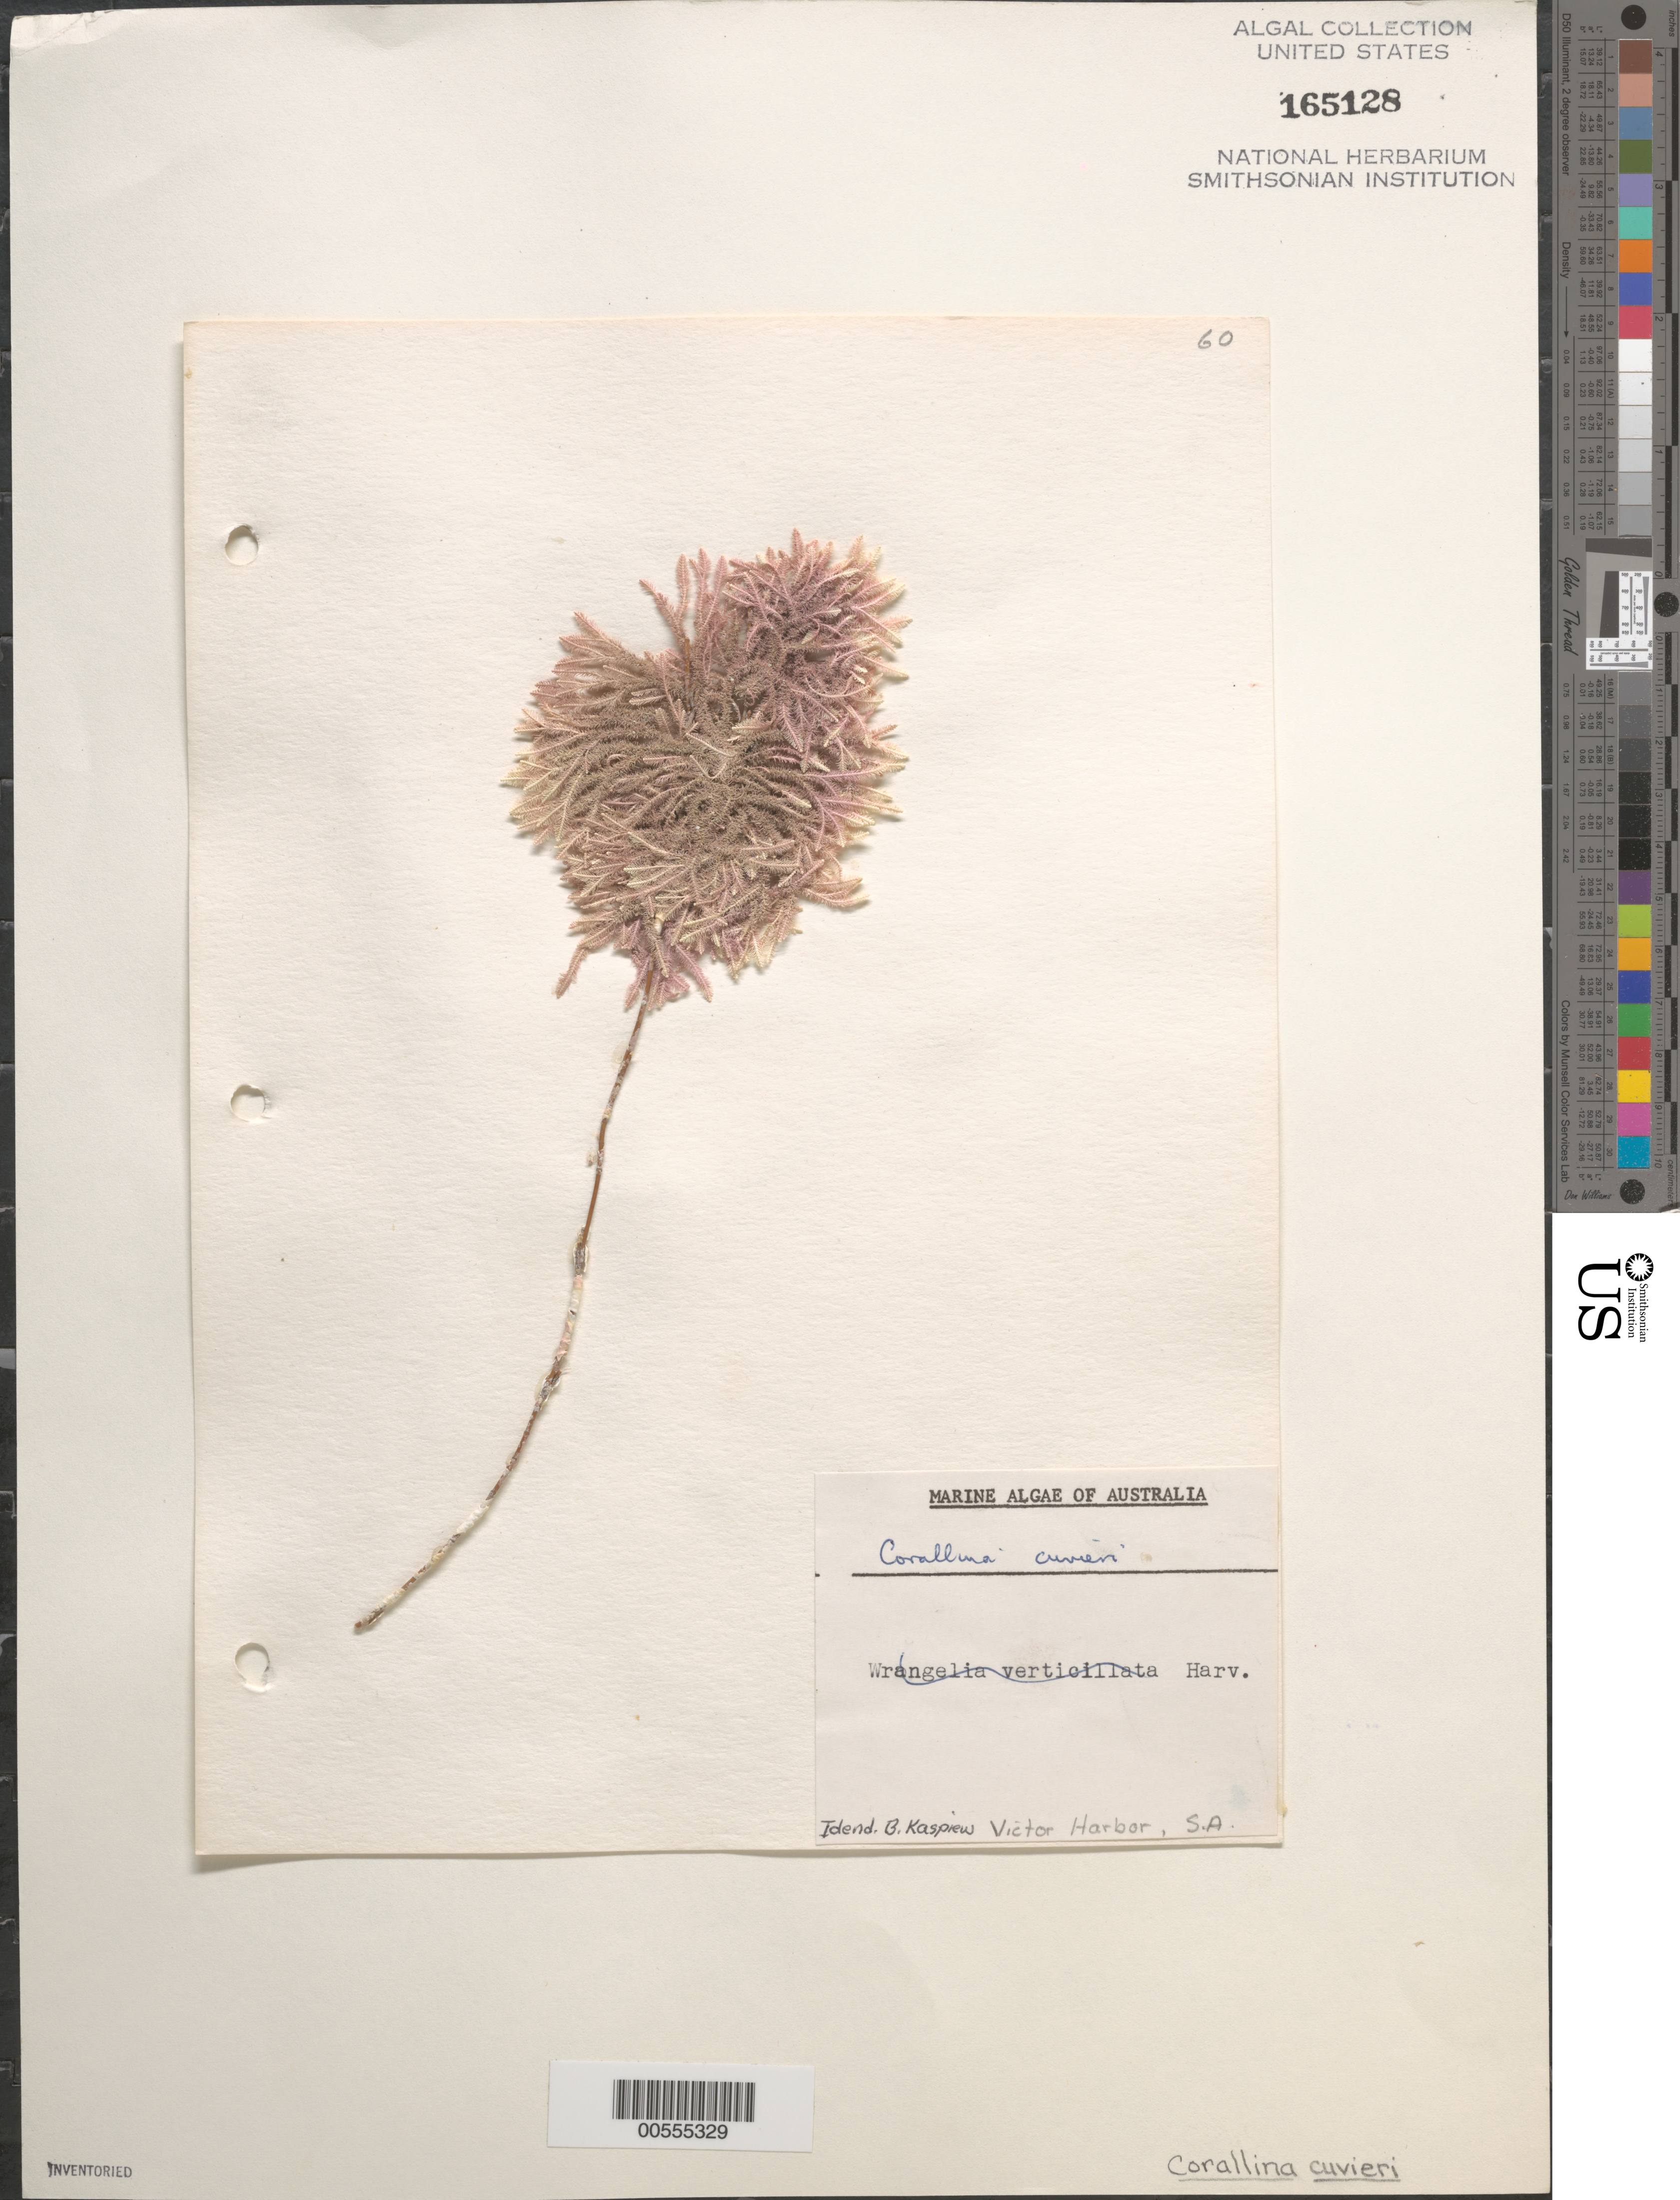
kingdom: Plantae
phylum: Rhodophyta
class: Florideophyceae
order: Corallinales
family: Corallinaceae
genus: Jania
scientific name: Jania rosea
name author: (Lam.) Decne.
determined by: Algae name updating Project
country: Australia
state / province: South Australia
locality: Victor Harbor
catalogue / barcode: US 165128